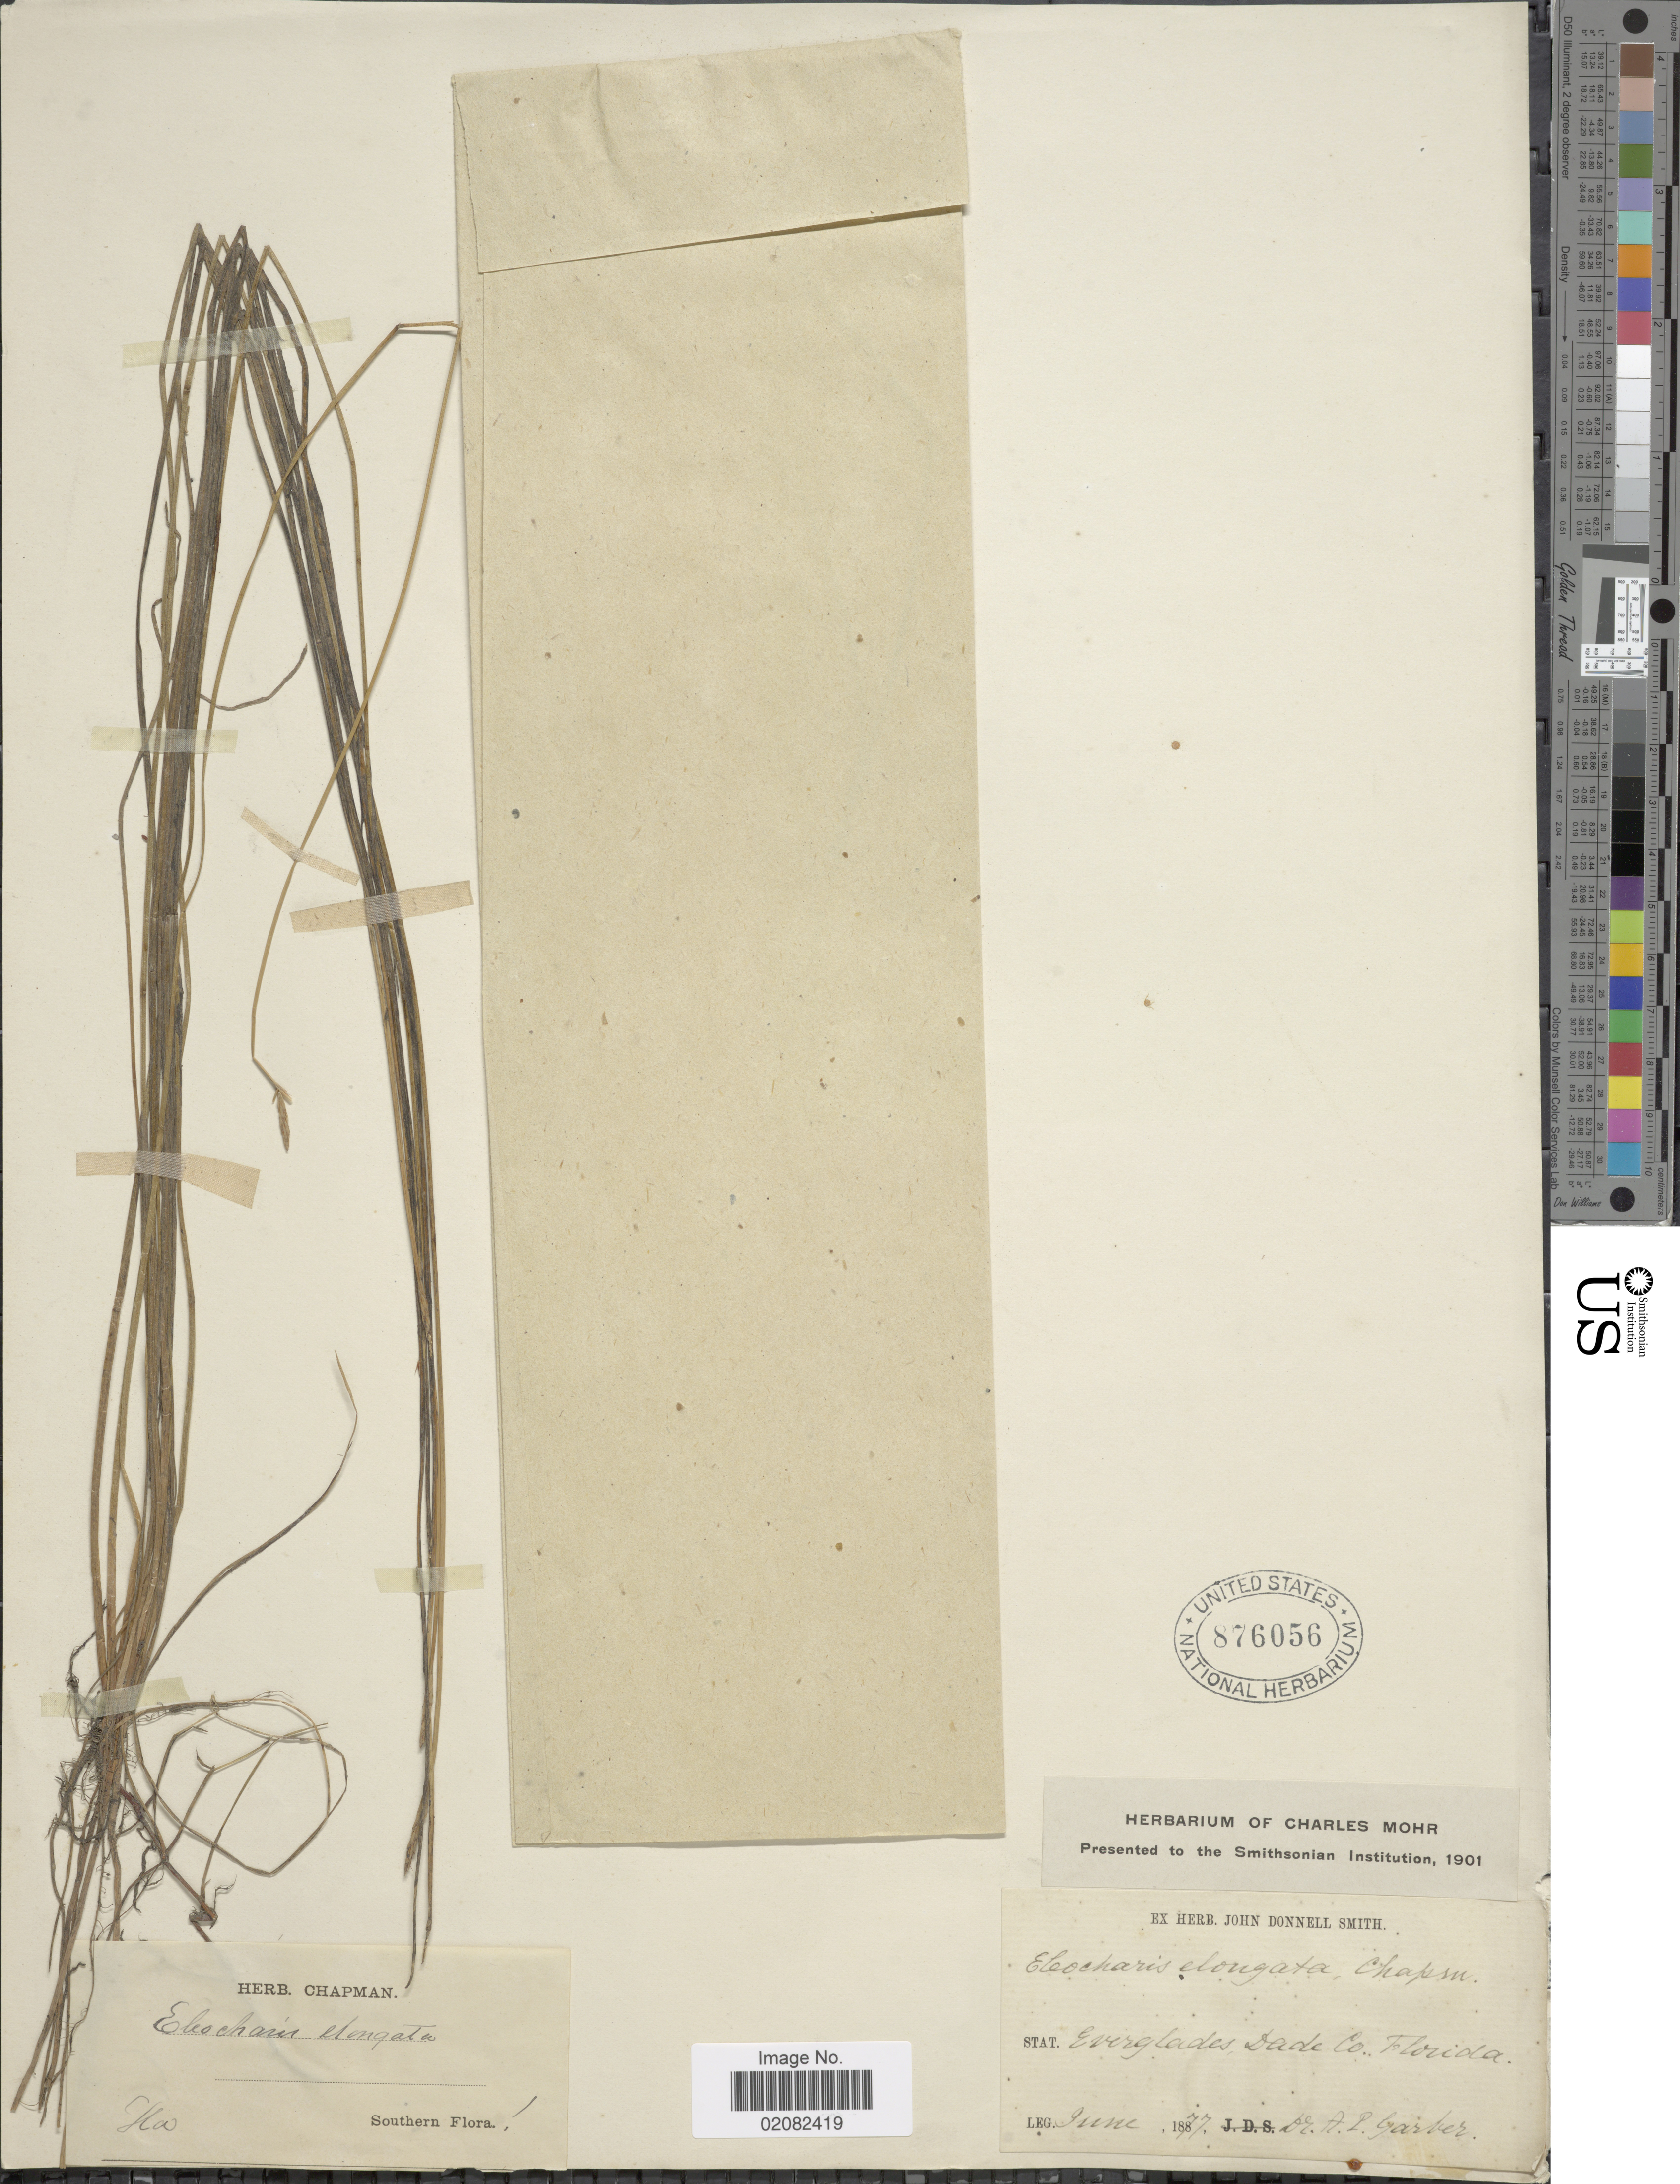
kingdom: Plantae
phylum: Tracheophyta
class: Liliopsida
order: Poales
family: Cyperaceae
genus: Eleocharis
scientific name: Eleocharis elongata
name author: Chapm.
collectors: A. P. Garber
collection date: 1877-06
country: United States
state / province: Florida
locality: Everglades Dade Co., Fla.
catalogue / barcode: US 876056